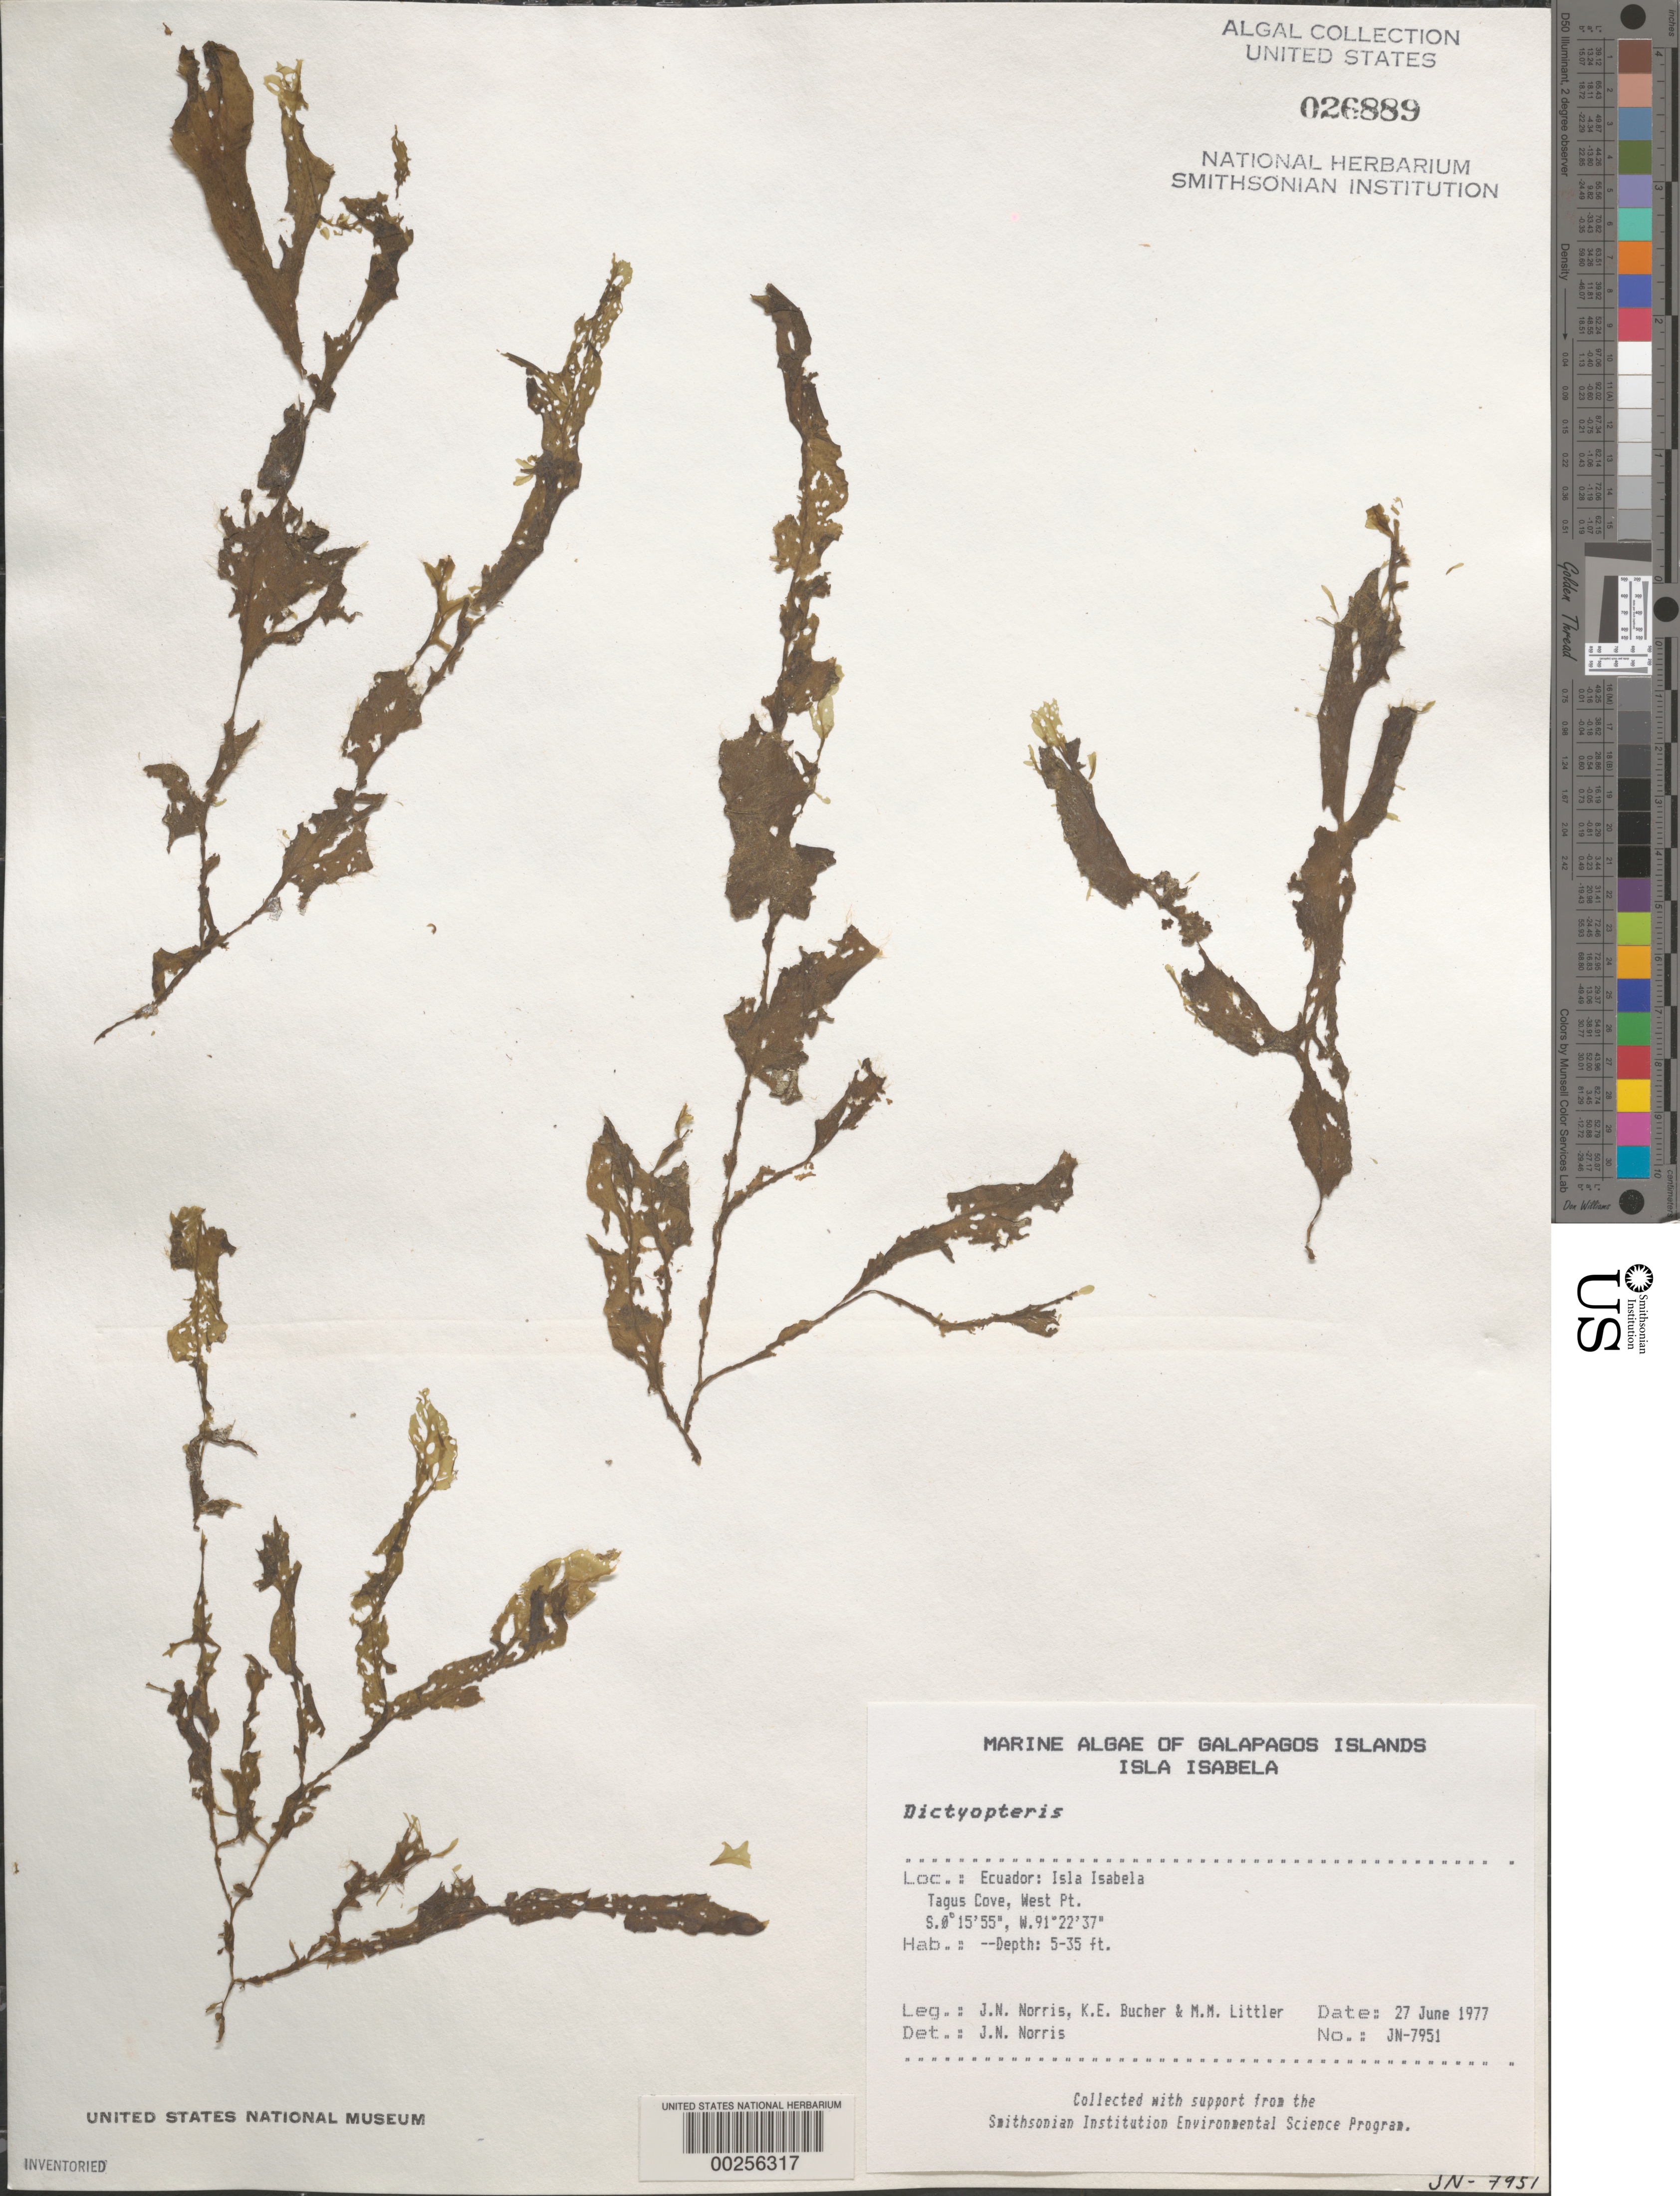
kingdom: Chromista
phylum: Ochrophyta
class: Phaeophyceae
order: Dictyotales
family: Dictyotaceae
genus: Dictyopteris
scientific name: Dictyopteris sp.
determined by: Norris, James N.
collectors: J. N. Norris, K. E. Bucher & M. M. Littler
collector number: JN-7951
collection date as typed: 27 Jun 1977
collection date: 1977-06-27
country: Ecuador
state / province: Colón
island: Isabela [Albemarle]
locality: Tagus Cove, West Point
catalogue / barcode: US 26889